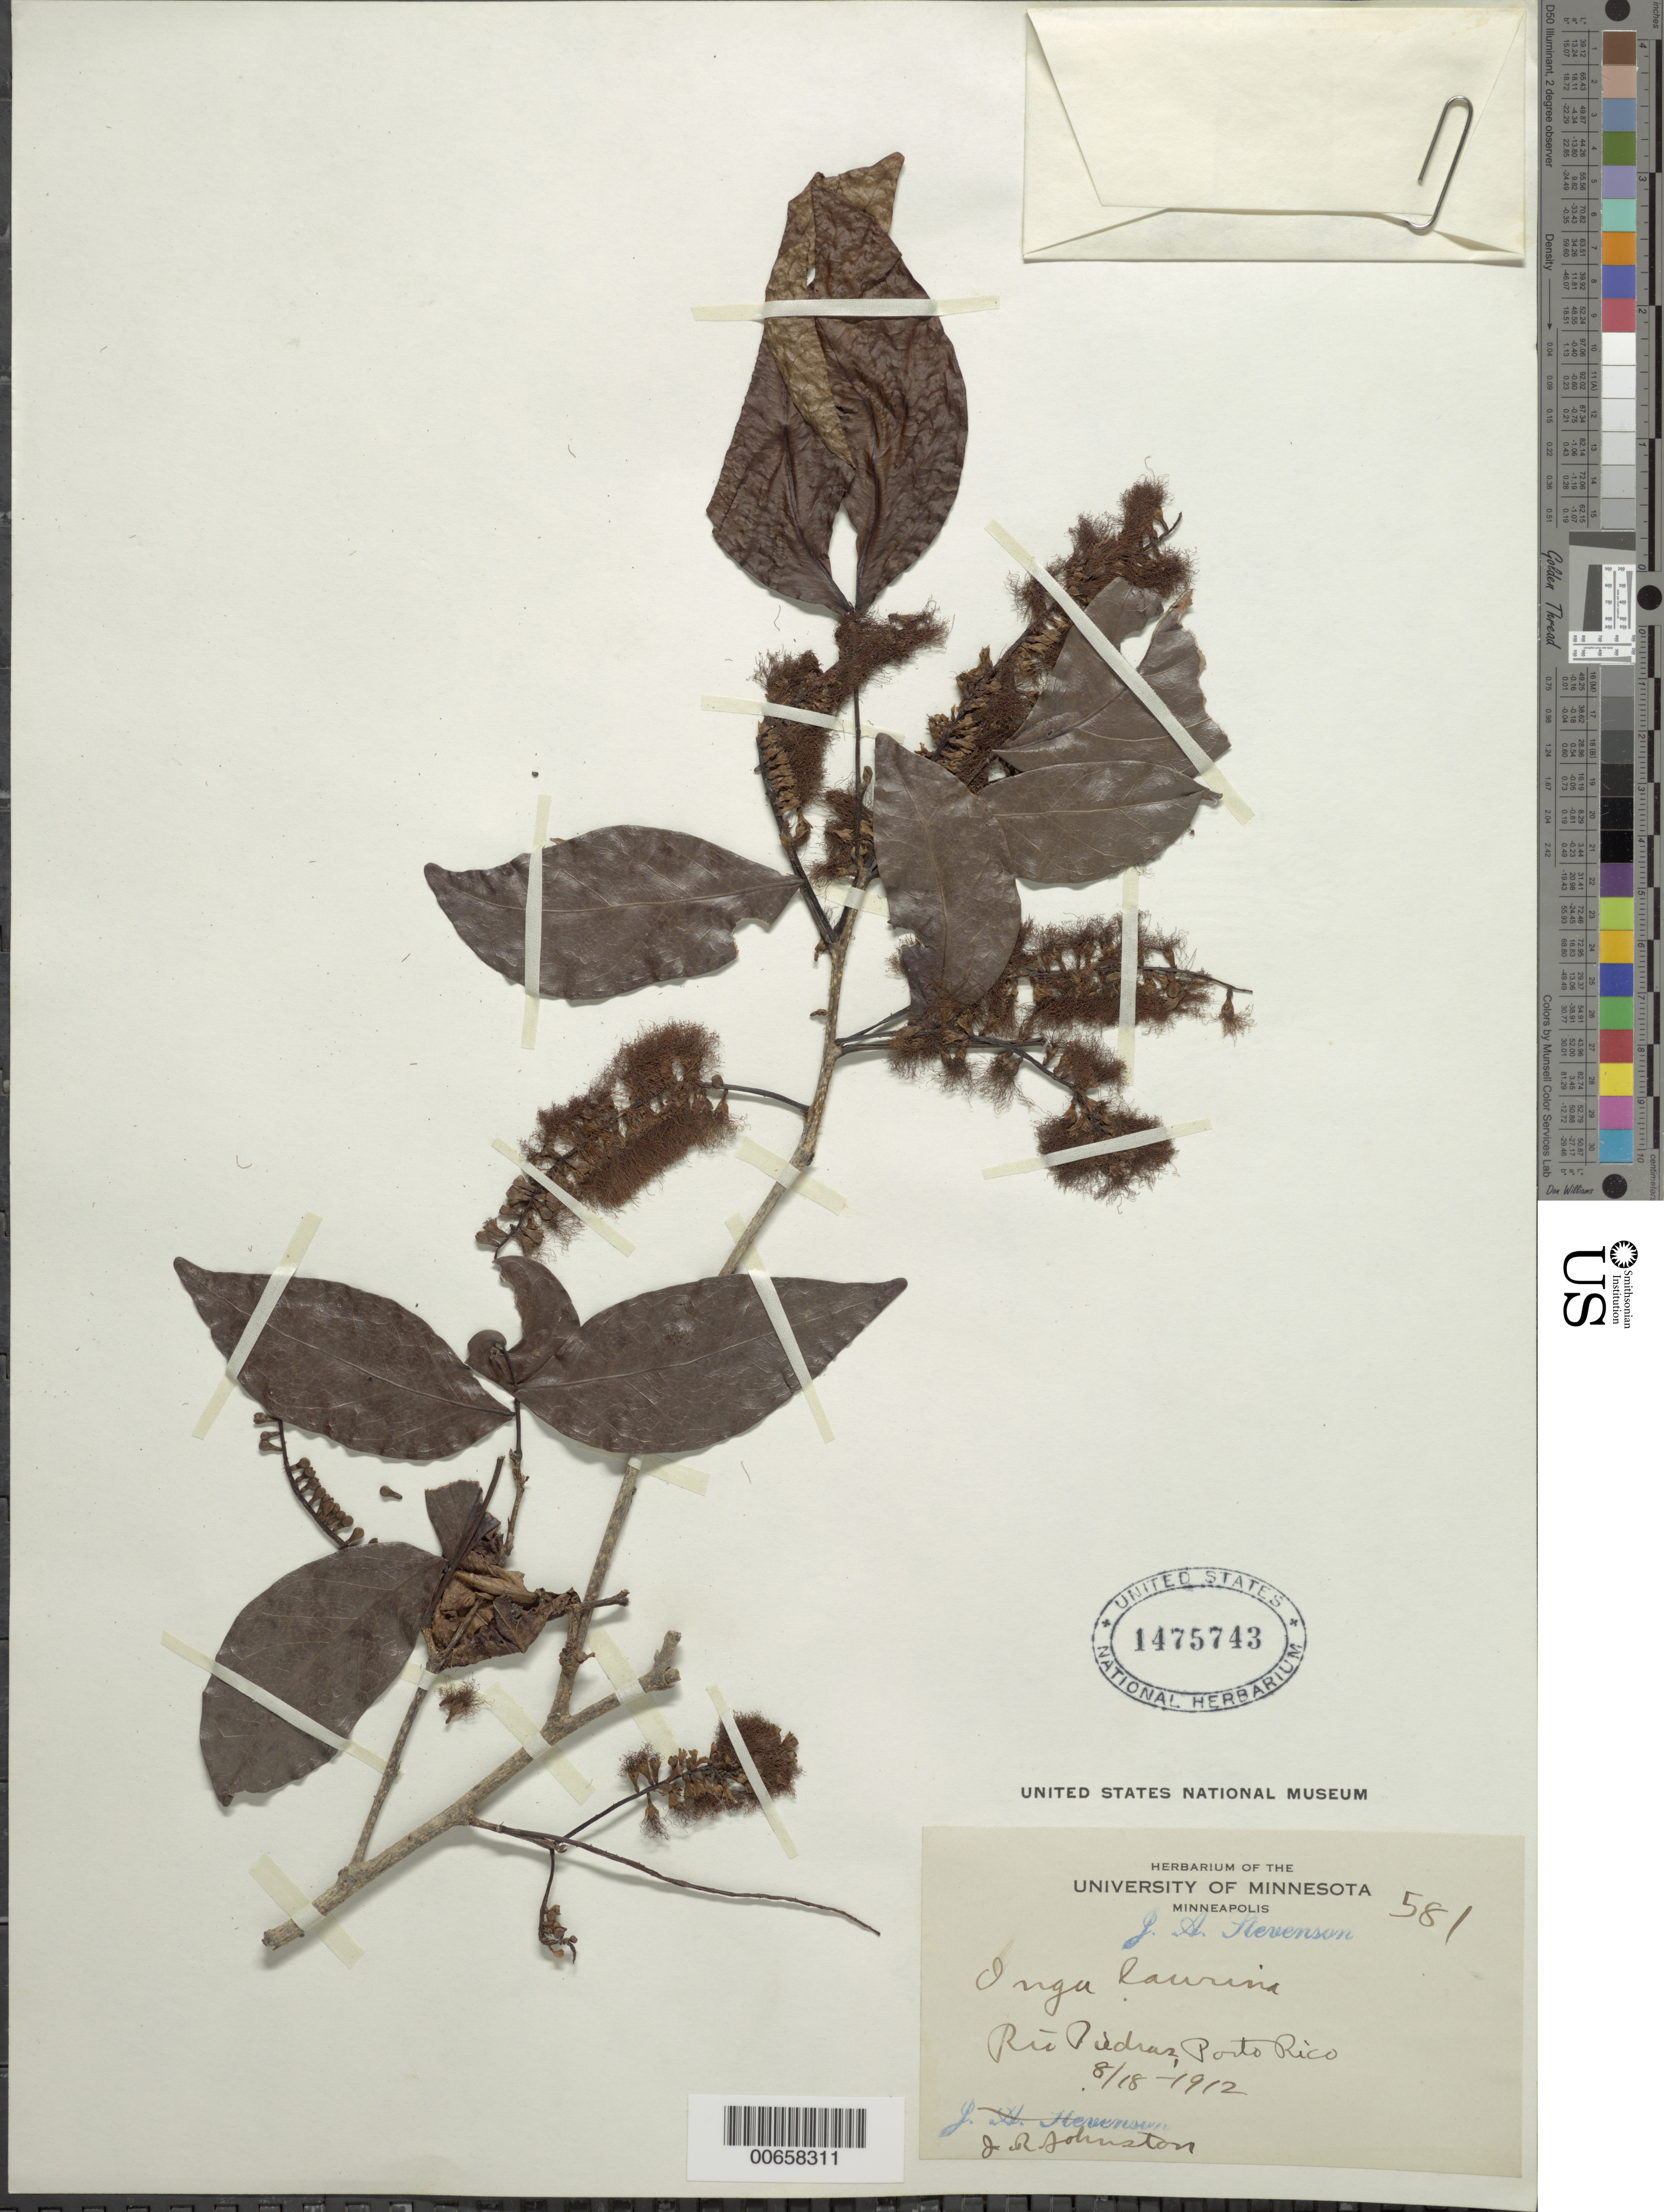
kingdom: Plantae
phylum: Tracheophyta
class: Magnoliopsida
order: Fabales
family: Fabaceae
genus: Inga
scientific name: Inga laurina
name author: (Sw.) Willd.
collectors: J. Johnston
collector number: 581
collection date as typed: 18 Aug 1912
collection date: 1912-08-18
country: Puerto Rico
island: Greater Antilles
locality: Rio Piedras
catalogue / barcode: US 1475743